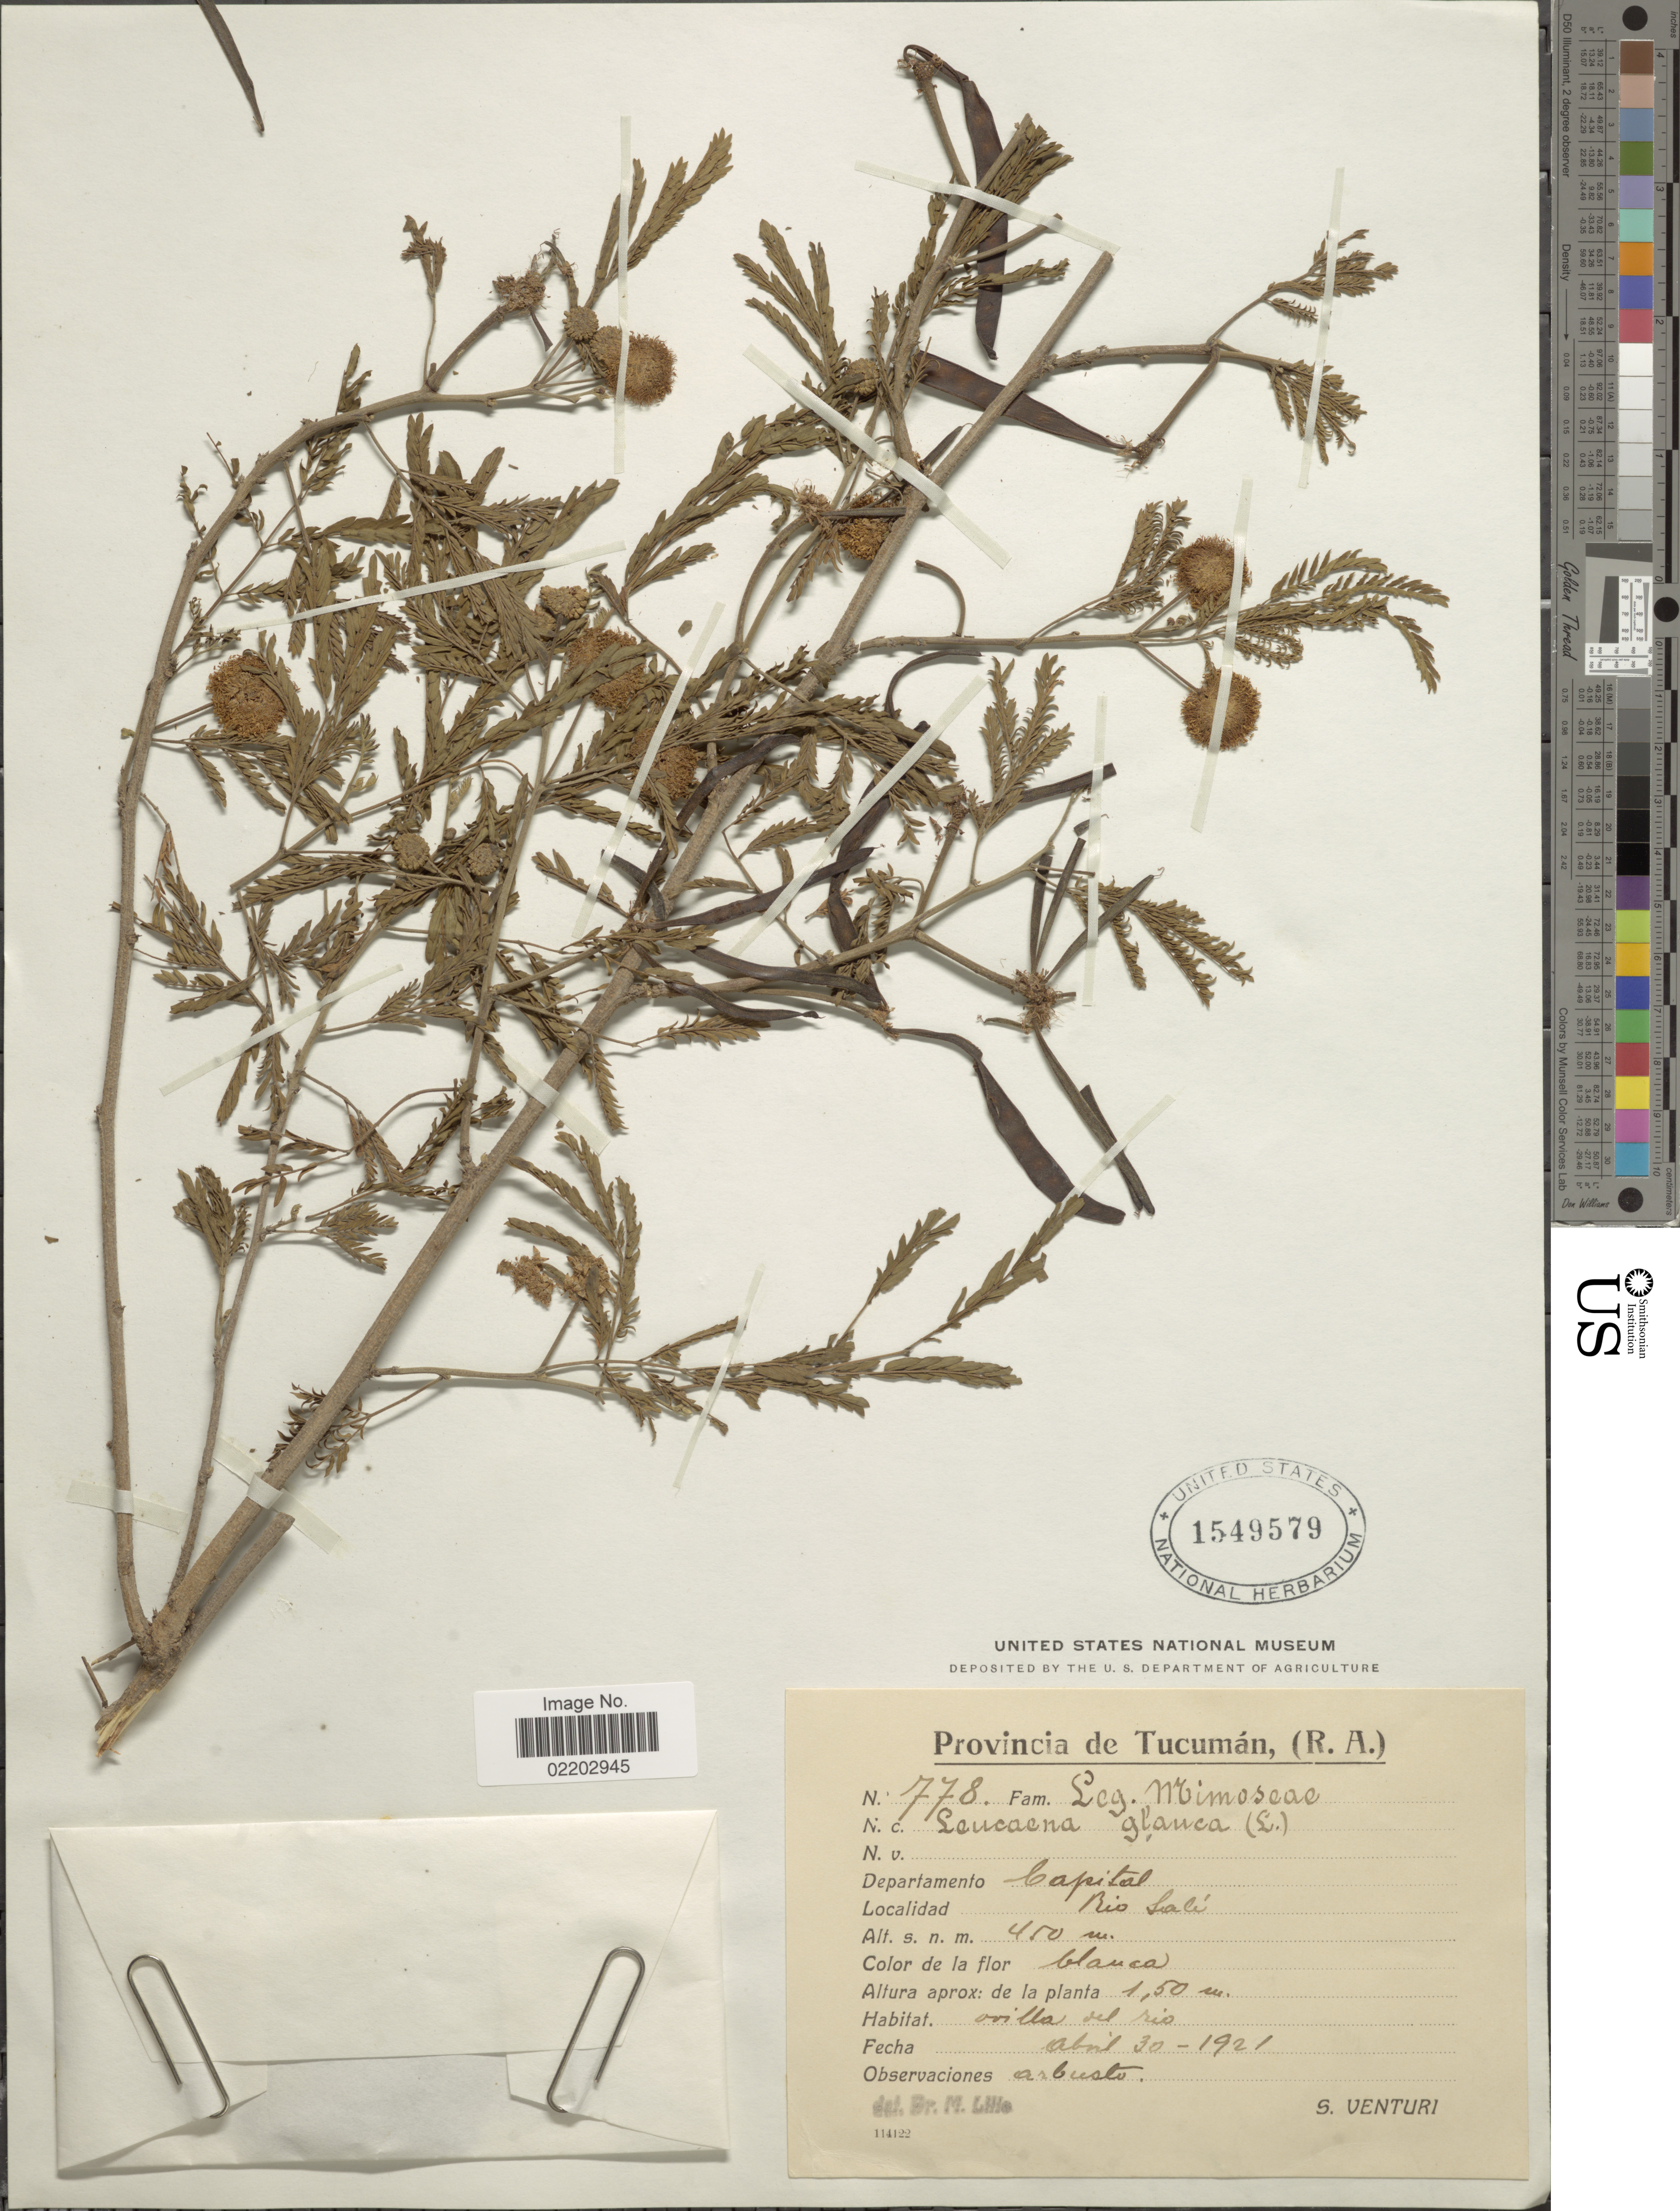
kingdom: Plantae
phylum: Tracheophyta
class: Magnoliopsida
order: Fabales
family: Fabaceae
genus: Leucaena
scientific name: Leucaena leucocephala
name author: (Lam.) de Wit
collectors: S. Venturi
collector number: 778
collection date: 1921-04-30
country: Argentina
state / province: Tucuman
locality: Provincia deTucuman, (R.A.) Departamento Capital. Rio Sali.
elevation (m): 450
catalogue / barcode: US 1549579